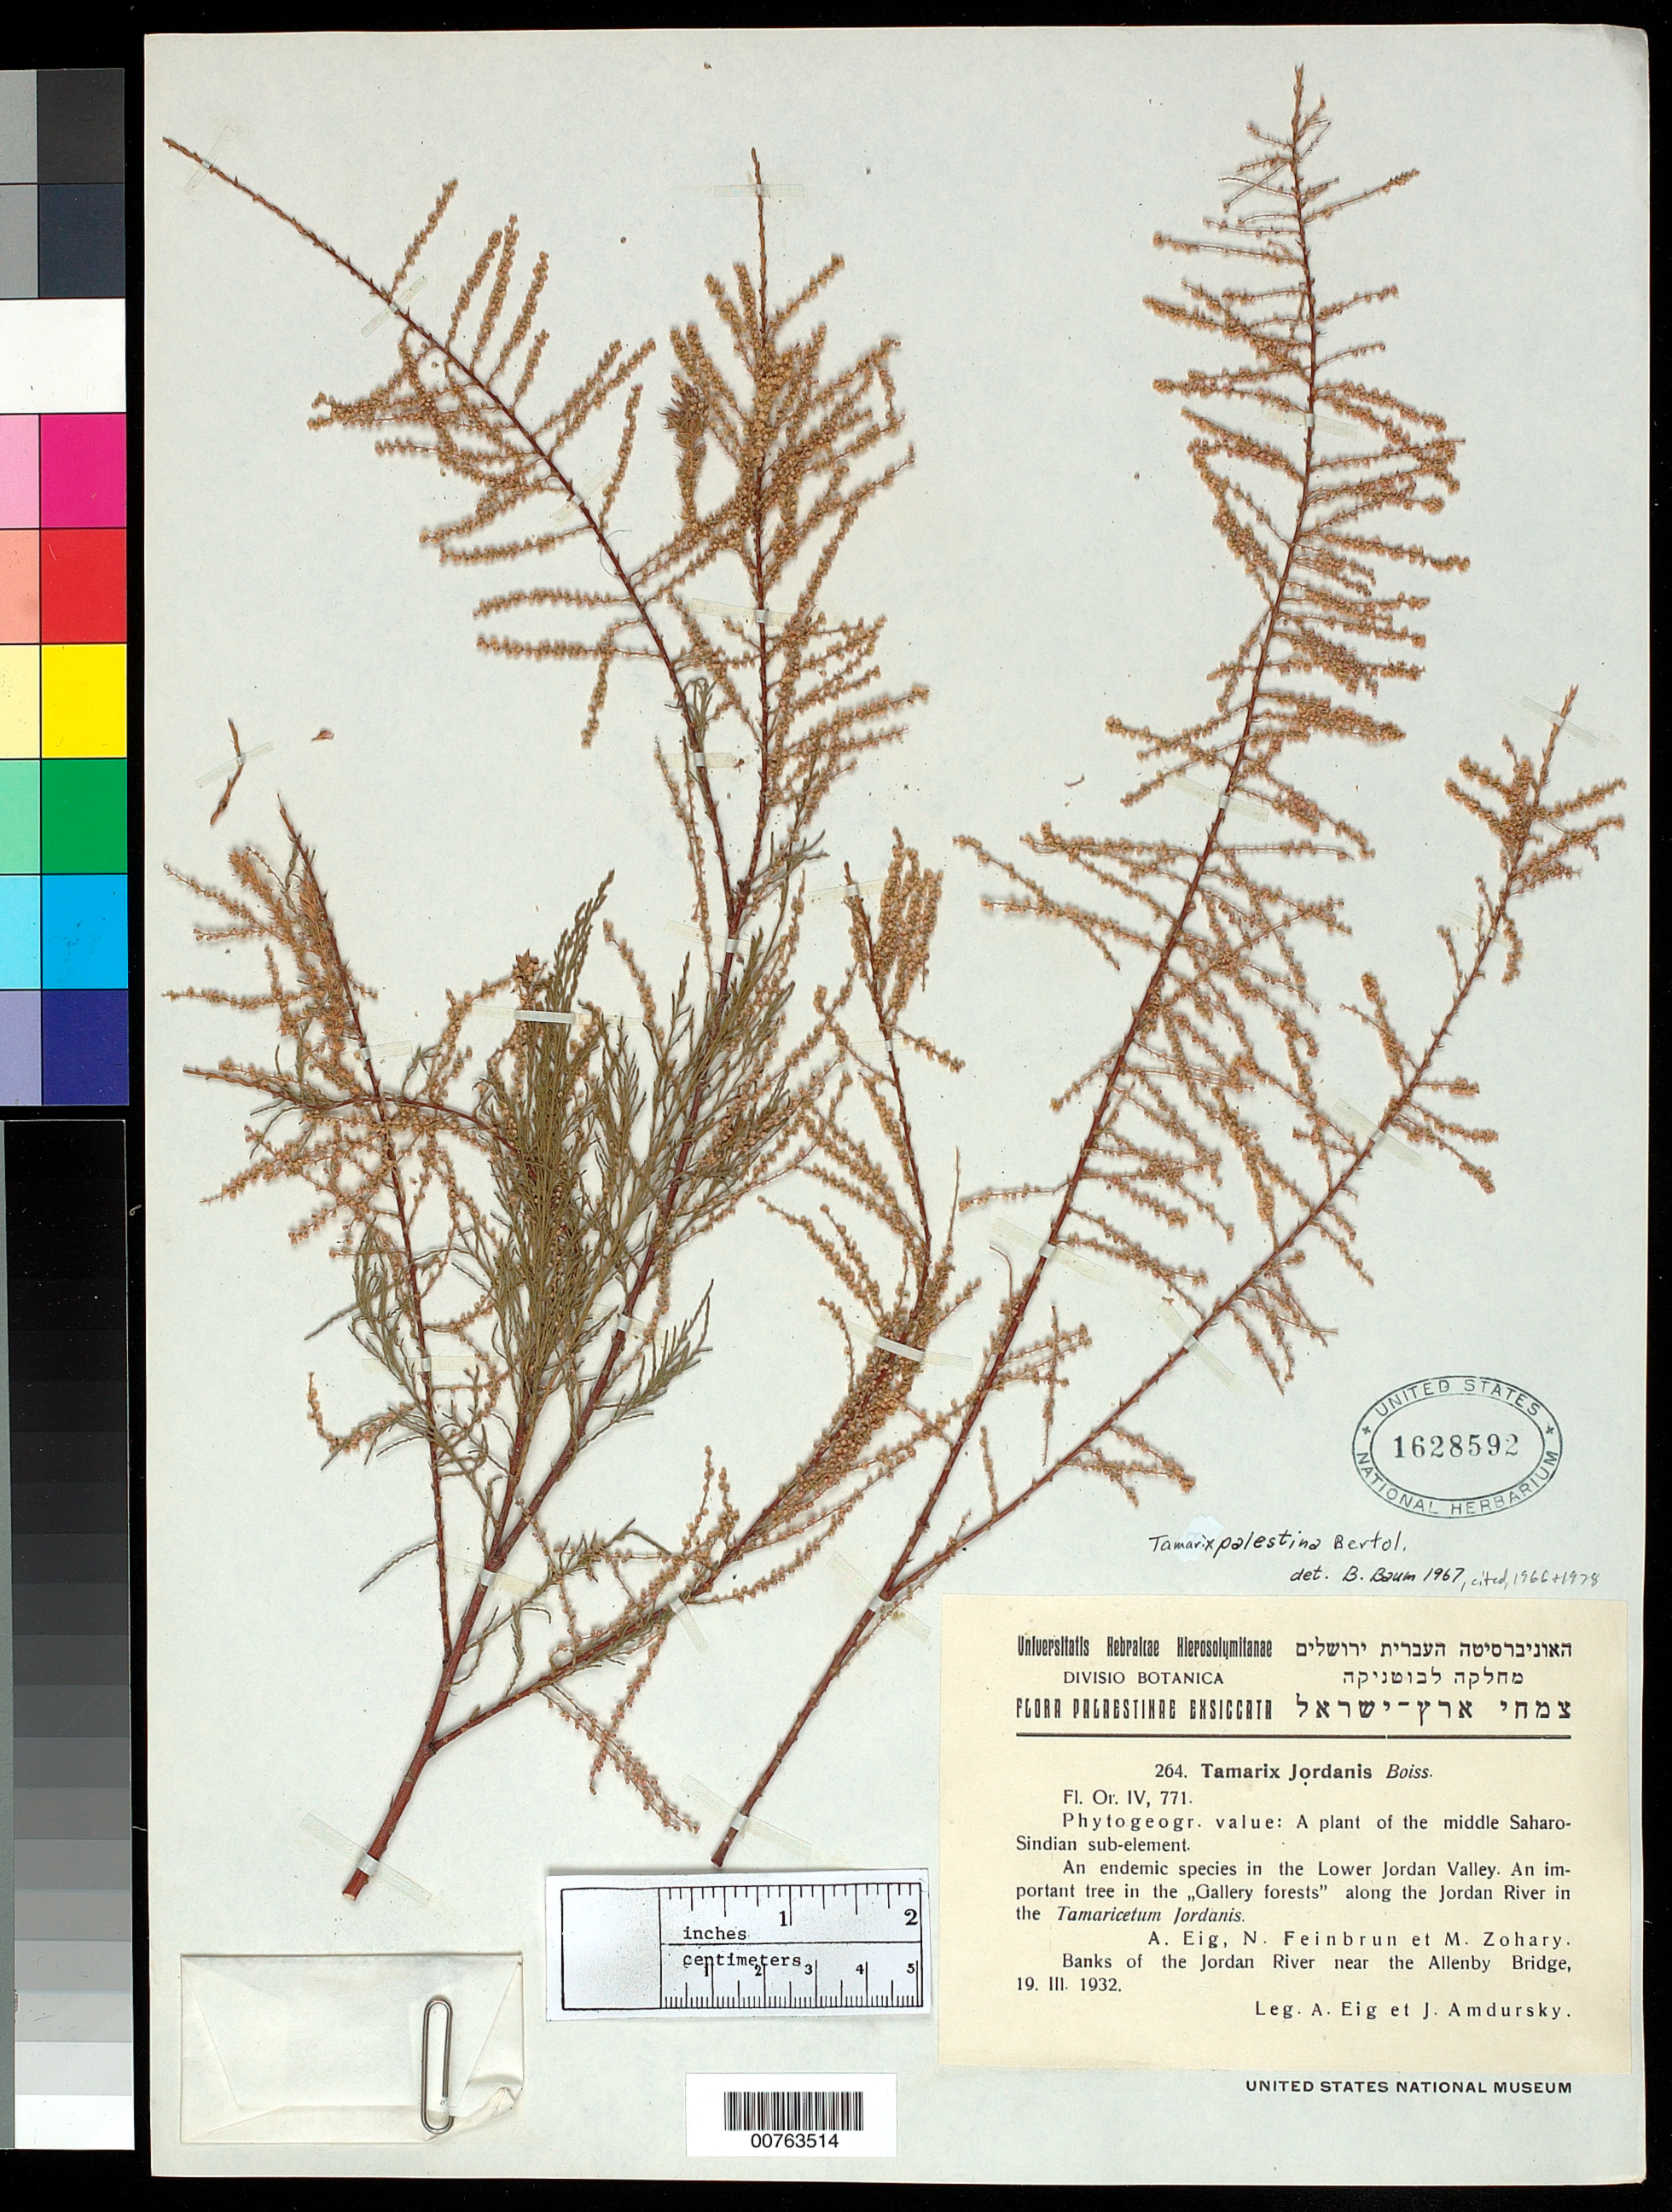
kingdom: Plantae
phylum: Tracheophyta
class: Magnoliopsida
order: Caryophyllales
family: Tamaricaceae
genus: Tamarix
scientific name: Tamarix palestina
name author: Bertol.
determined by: Baum, B. R.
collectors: A. Eig & I. Amdursky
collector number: Exsic. 264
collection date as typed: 19 Mar 1932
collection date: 1932-03-19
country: Israel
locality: Banks of the Jordan River near the Allenby Bridge.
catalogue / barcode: US 1628592